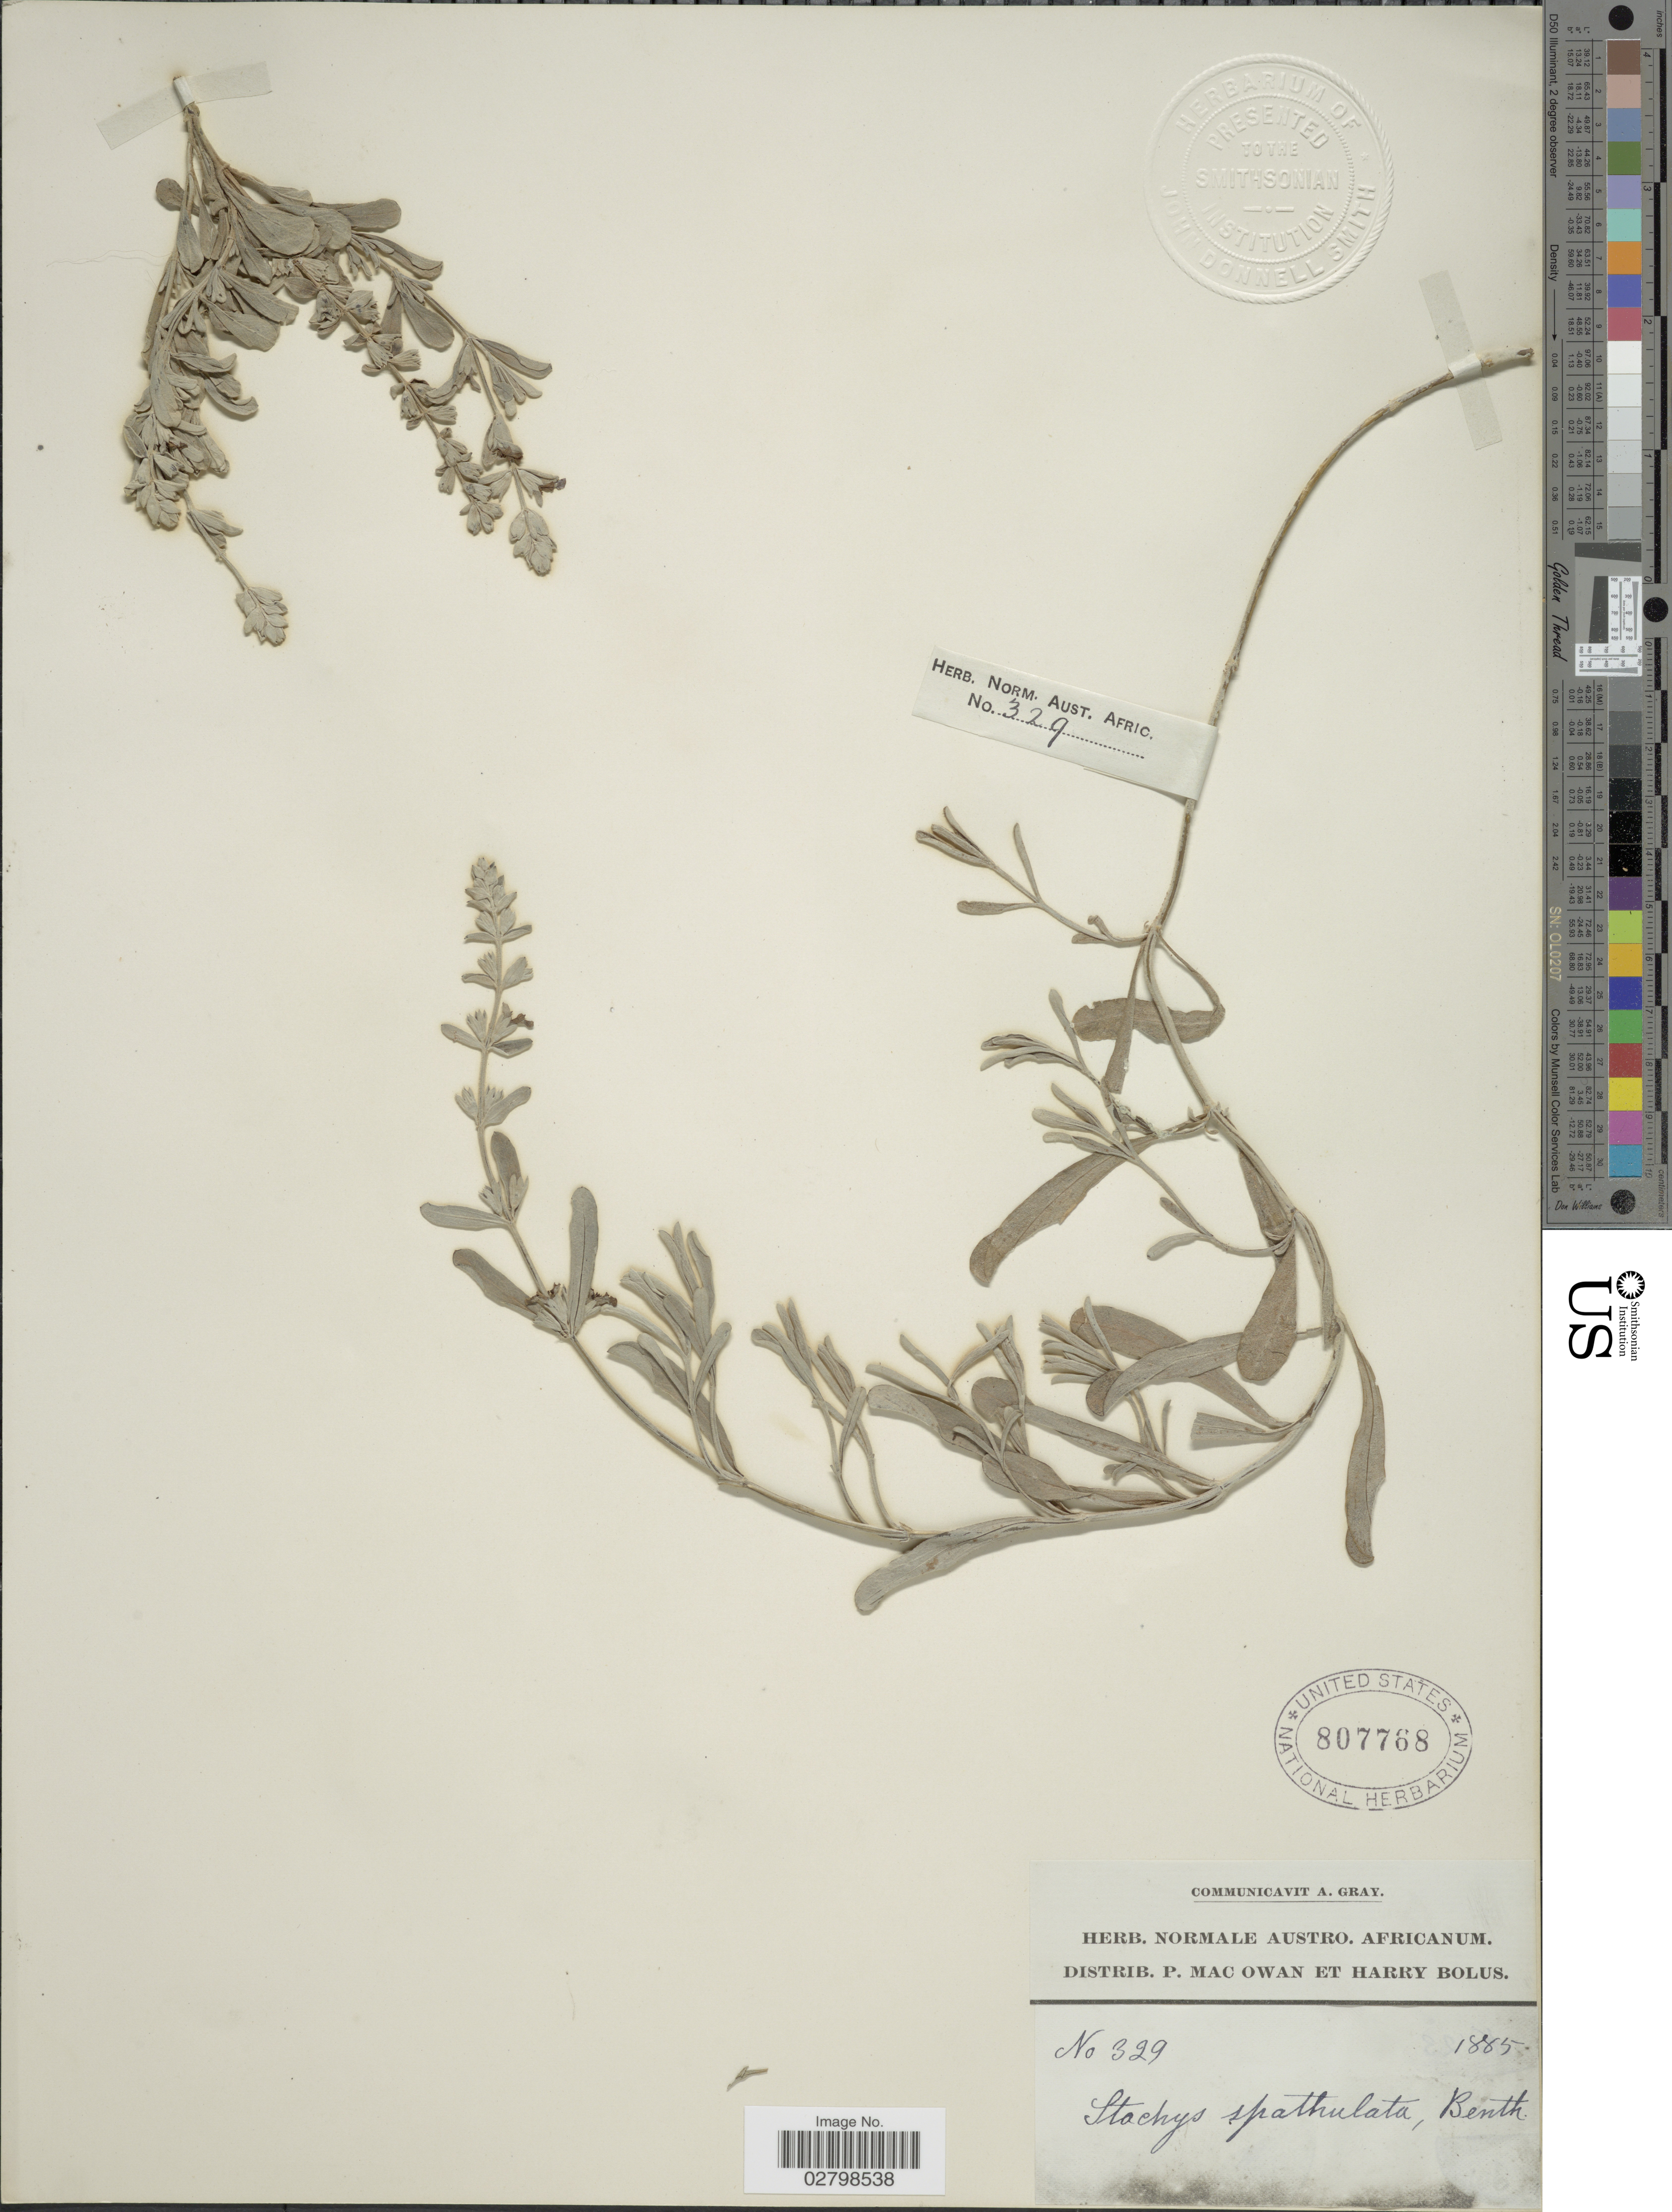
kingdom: Plantae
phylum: Tracheophyta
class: Magnoliopsida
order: Lamiales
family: Lamiaceae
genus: Stachys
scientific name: Stachys spathulata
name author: Burch. ex Benth.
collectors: P. MacOwan & H. Bolus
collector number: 329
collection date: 1885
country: South Africa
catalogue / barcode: US 807768